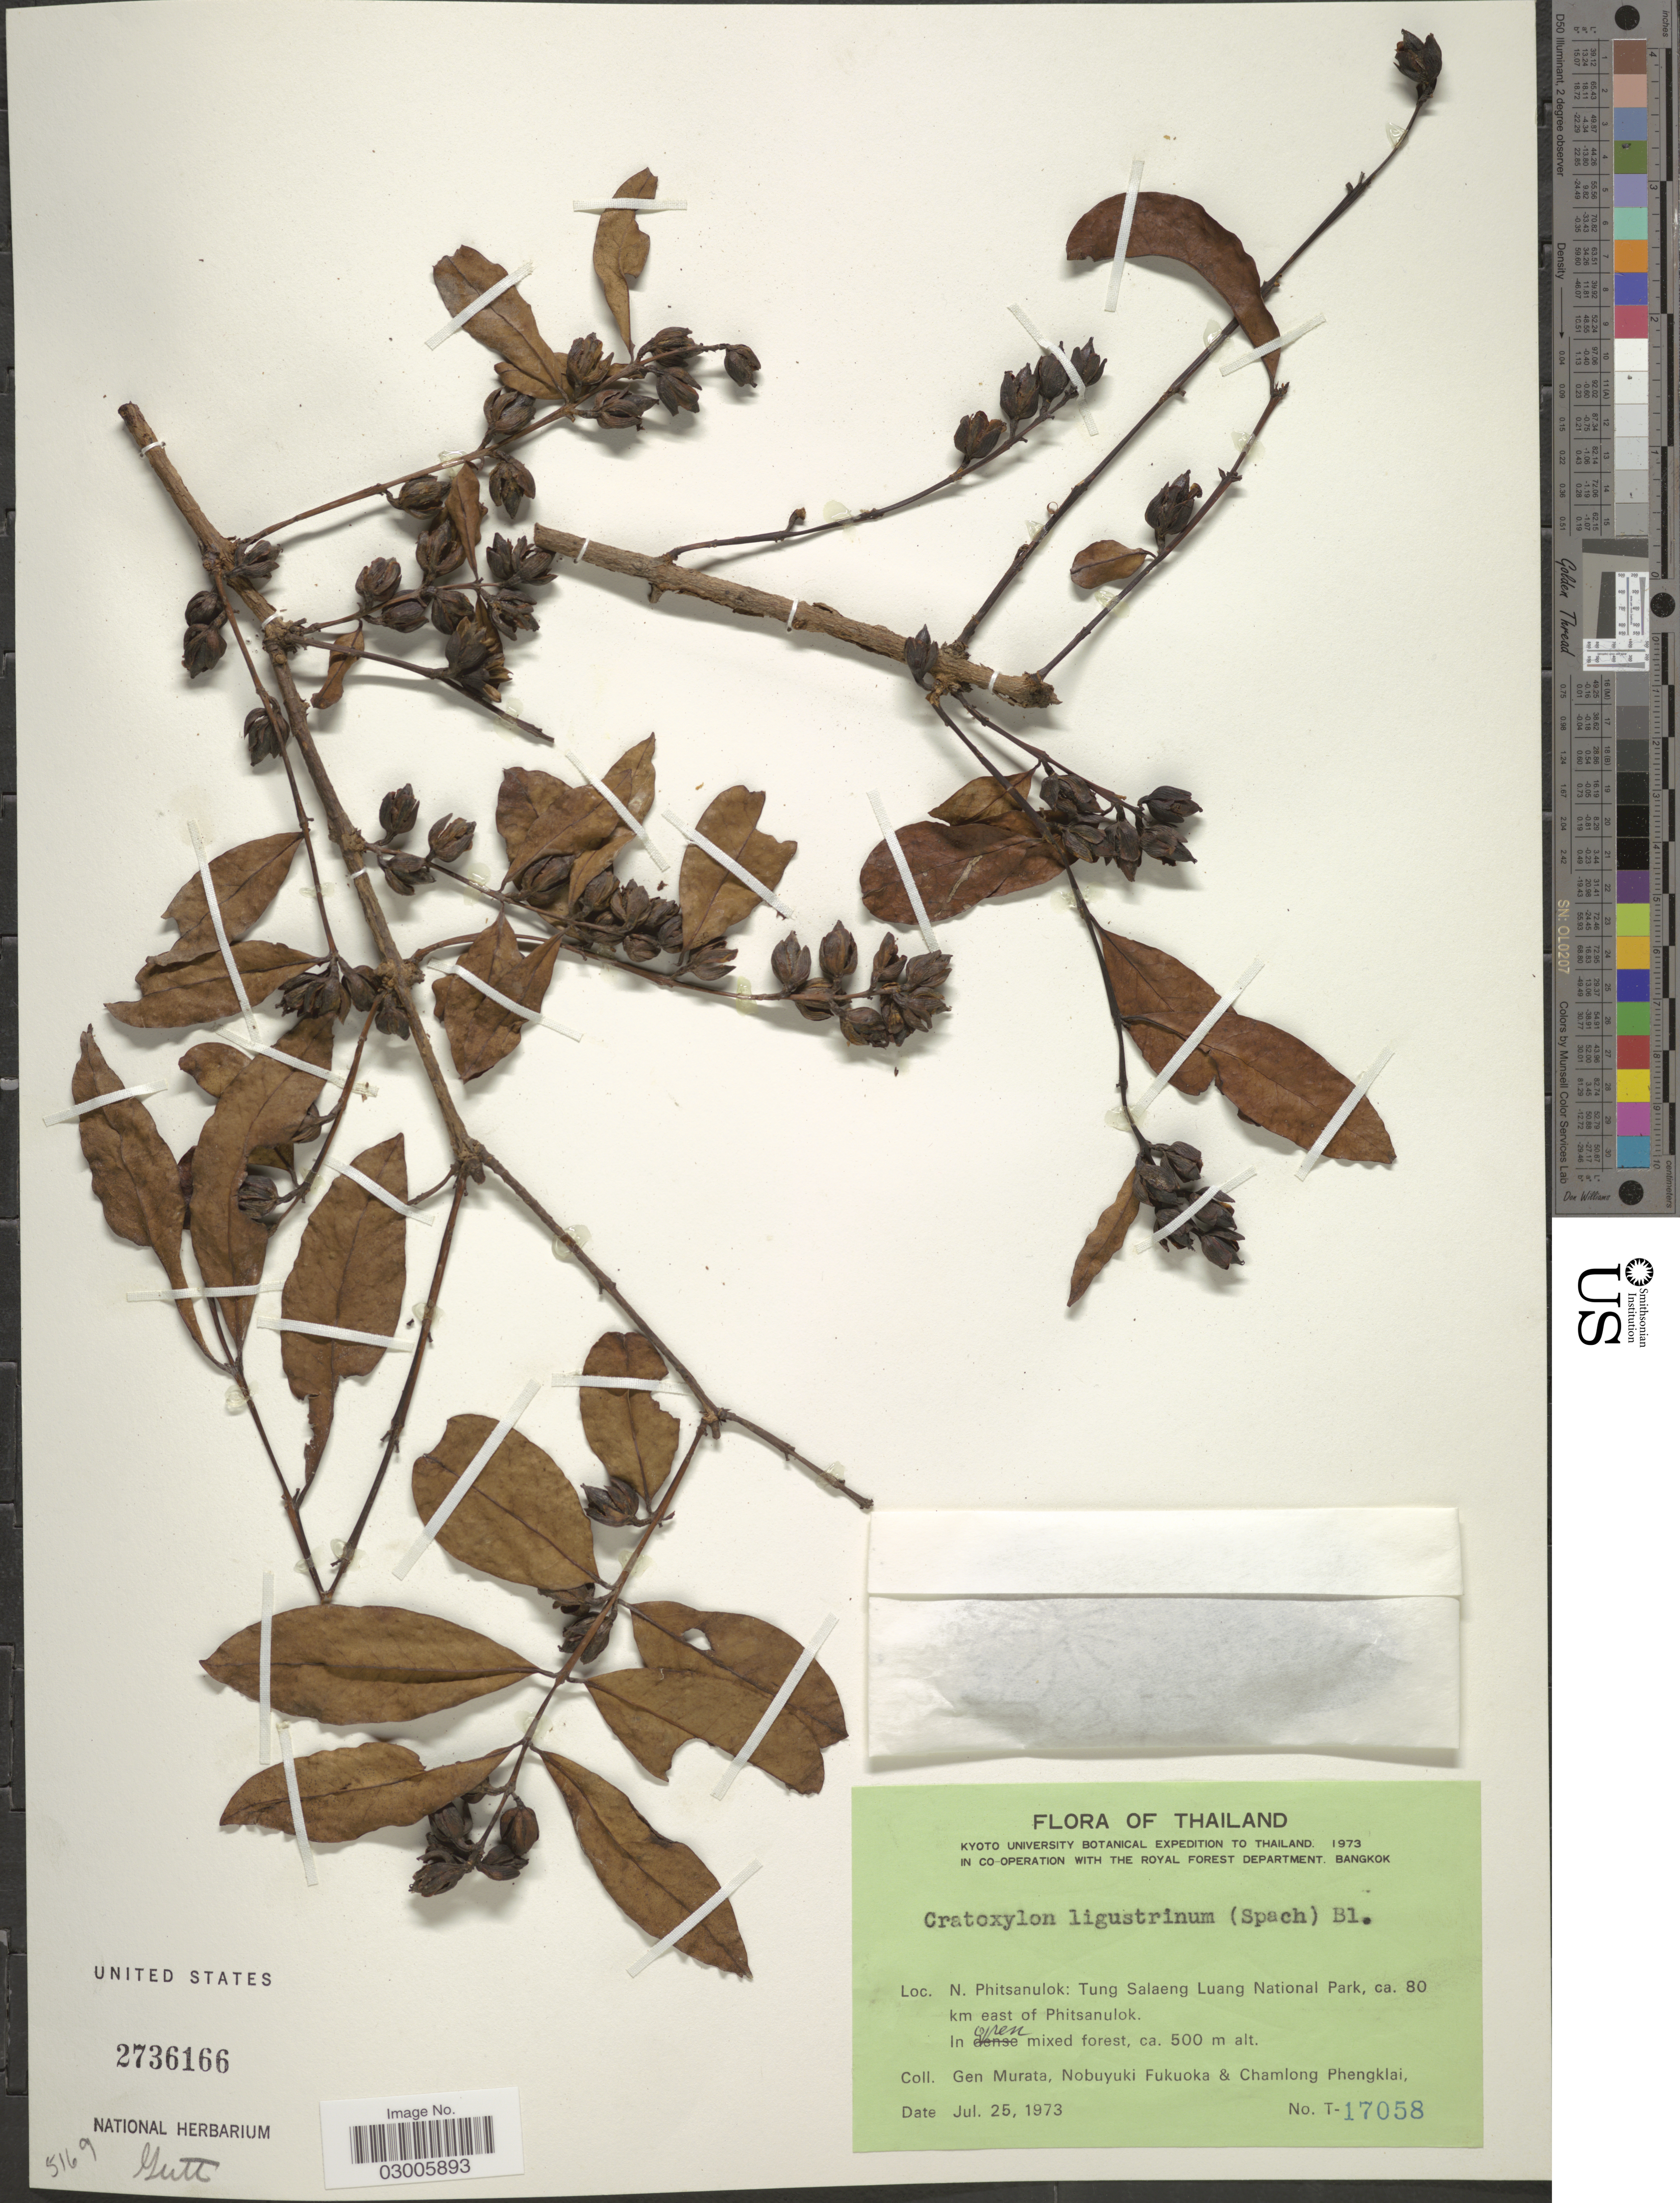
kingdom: Plantae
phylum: Tracheophyta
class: Magnoliopsida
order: Malpighiales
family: Hypericaceae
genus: Cratoxylum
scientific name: Cratoxylum ligustrinum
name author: (Spach) Blume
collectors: G. Murata, N. Fukuoka & C. Phengklai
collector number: T-17058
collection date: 1973-07-25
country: Thailand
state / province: Phitsanulok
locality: N. Phitsanulok: Tung Salaeng Luang National Park, ca. 80 km east of Phitsanulok.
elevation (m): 500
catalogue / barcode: US 2736166